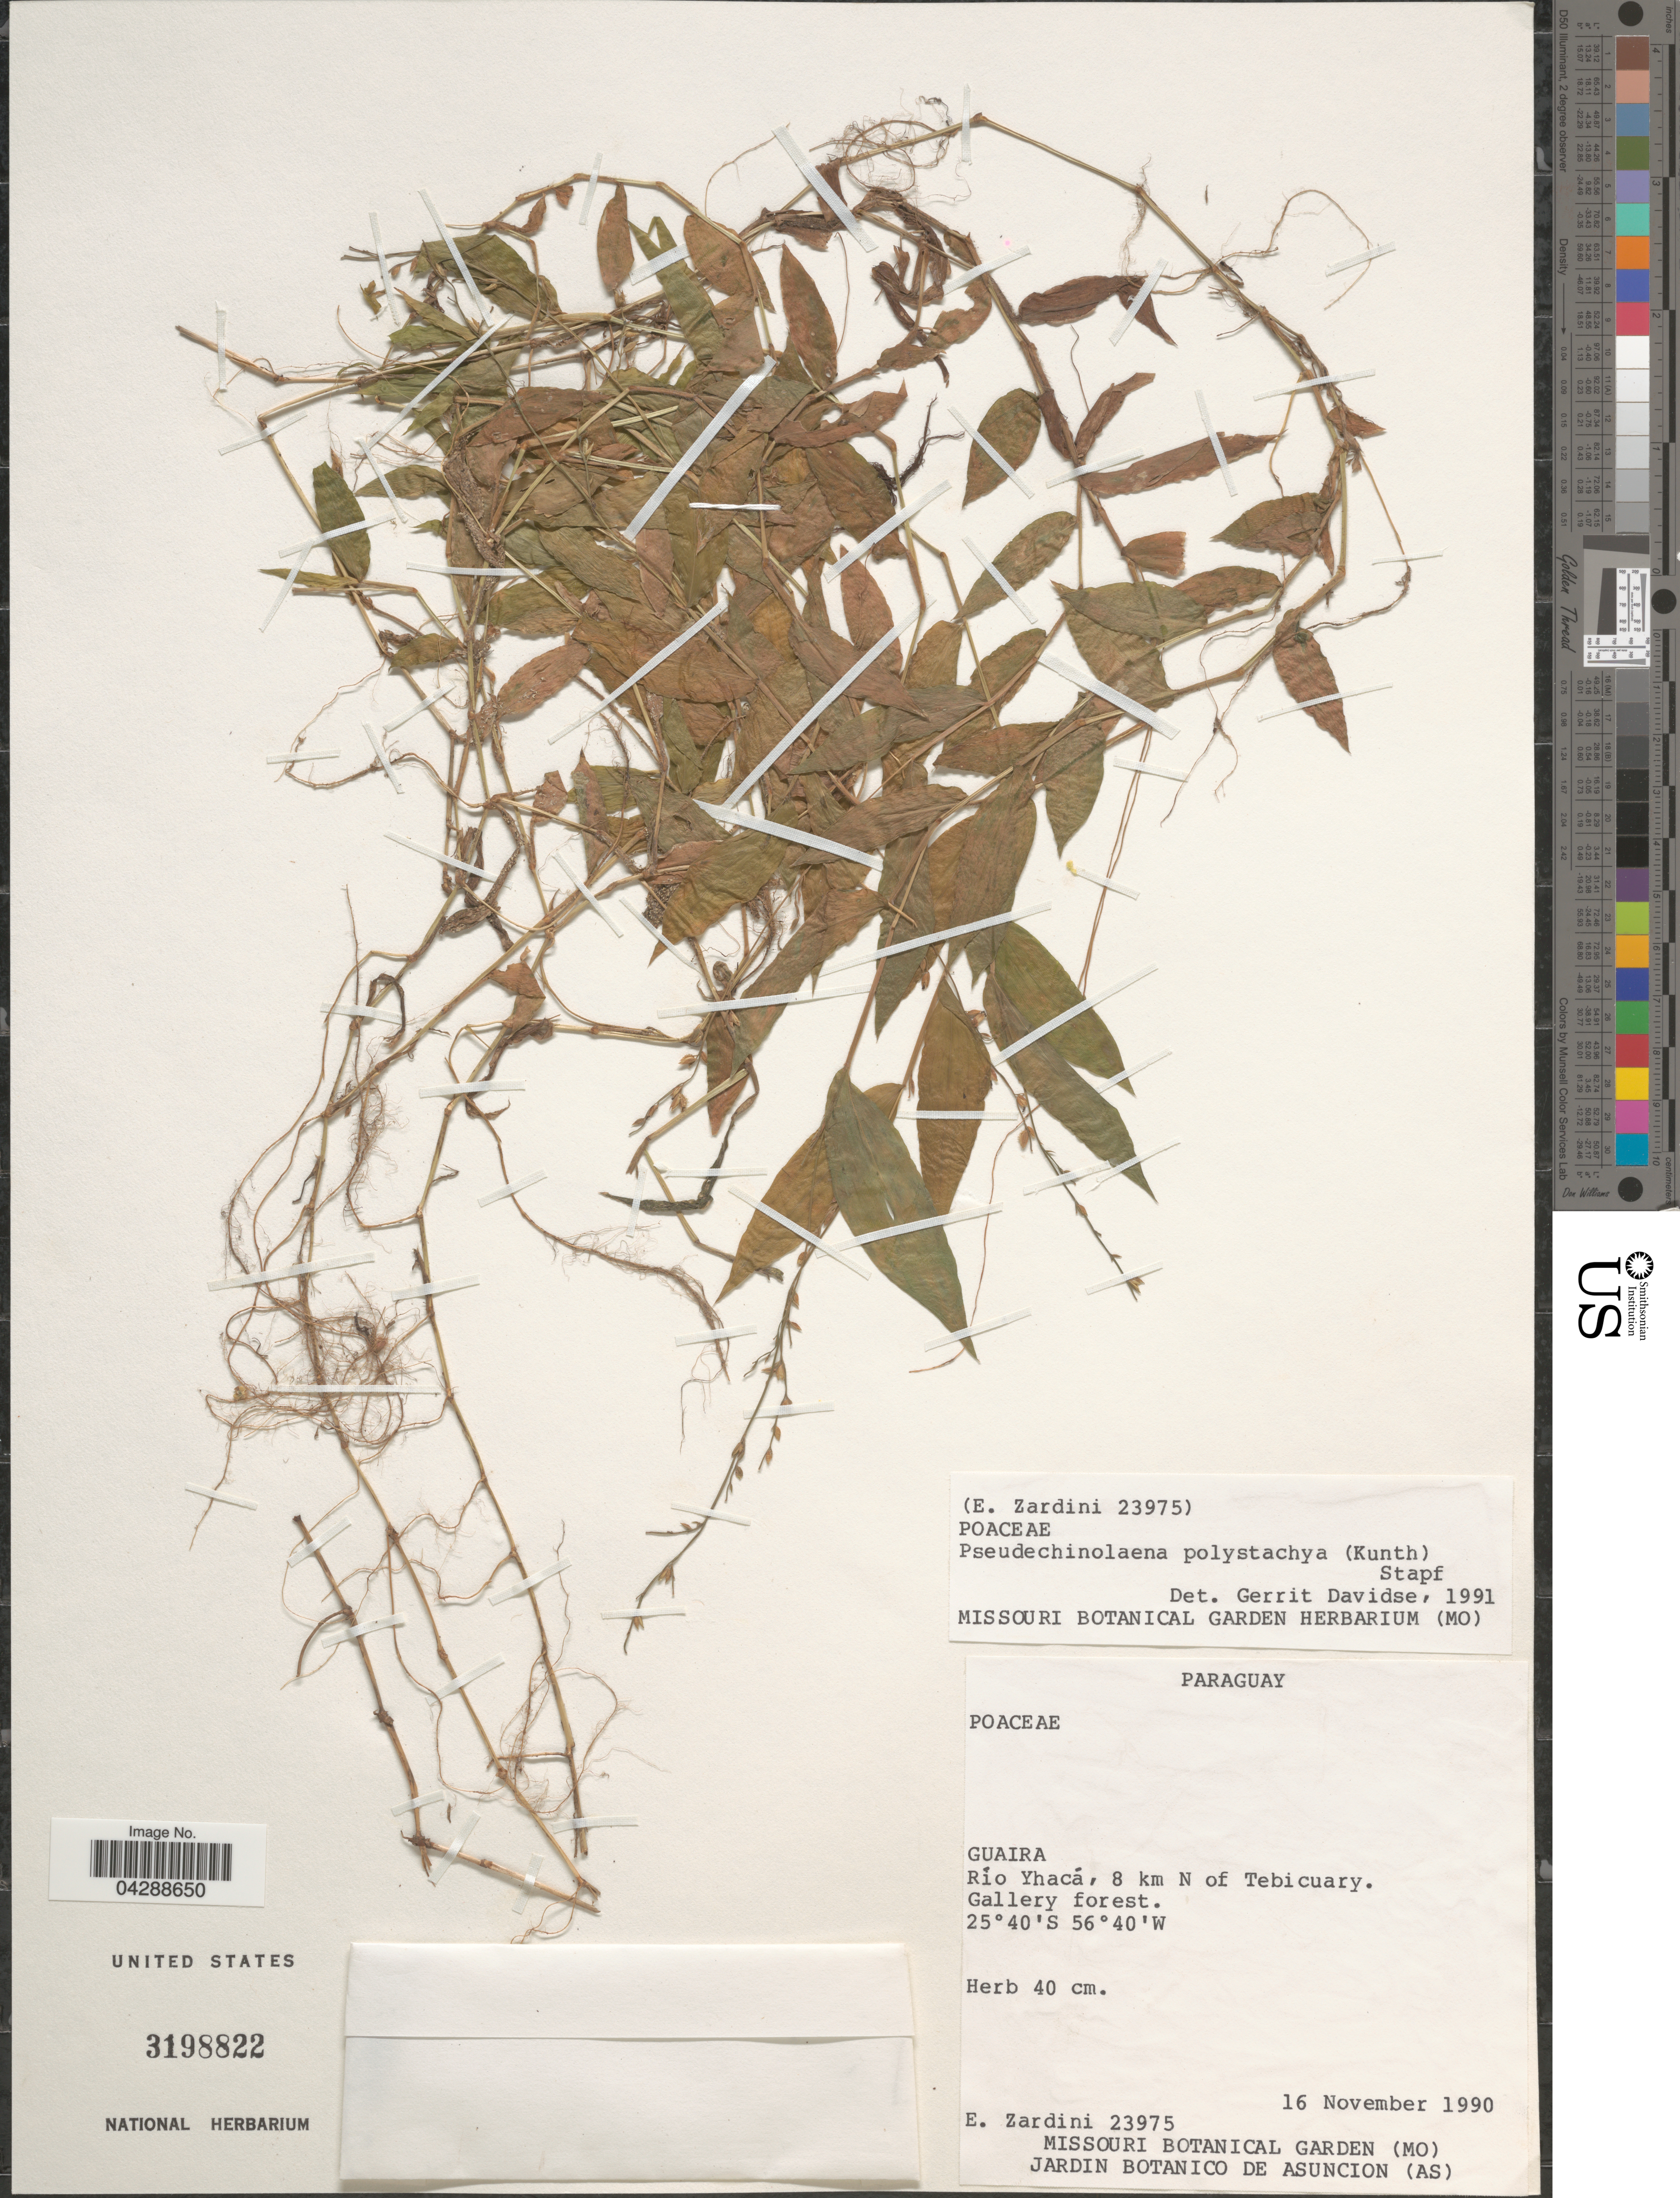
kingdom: Plantae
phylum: Tracheophyta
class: Liliopsida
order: Poales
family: Poaceae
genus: Pseudechinolaena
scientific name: Pseudechinolaena polystachya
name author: (Kunth) Stapf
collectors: E. Zardini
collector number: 23975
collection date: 1990-11-16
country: Paraguay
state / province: Guaira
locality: Río Yhacá, 8 km N of Tebicuary.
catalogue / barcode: US 3198822